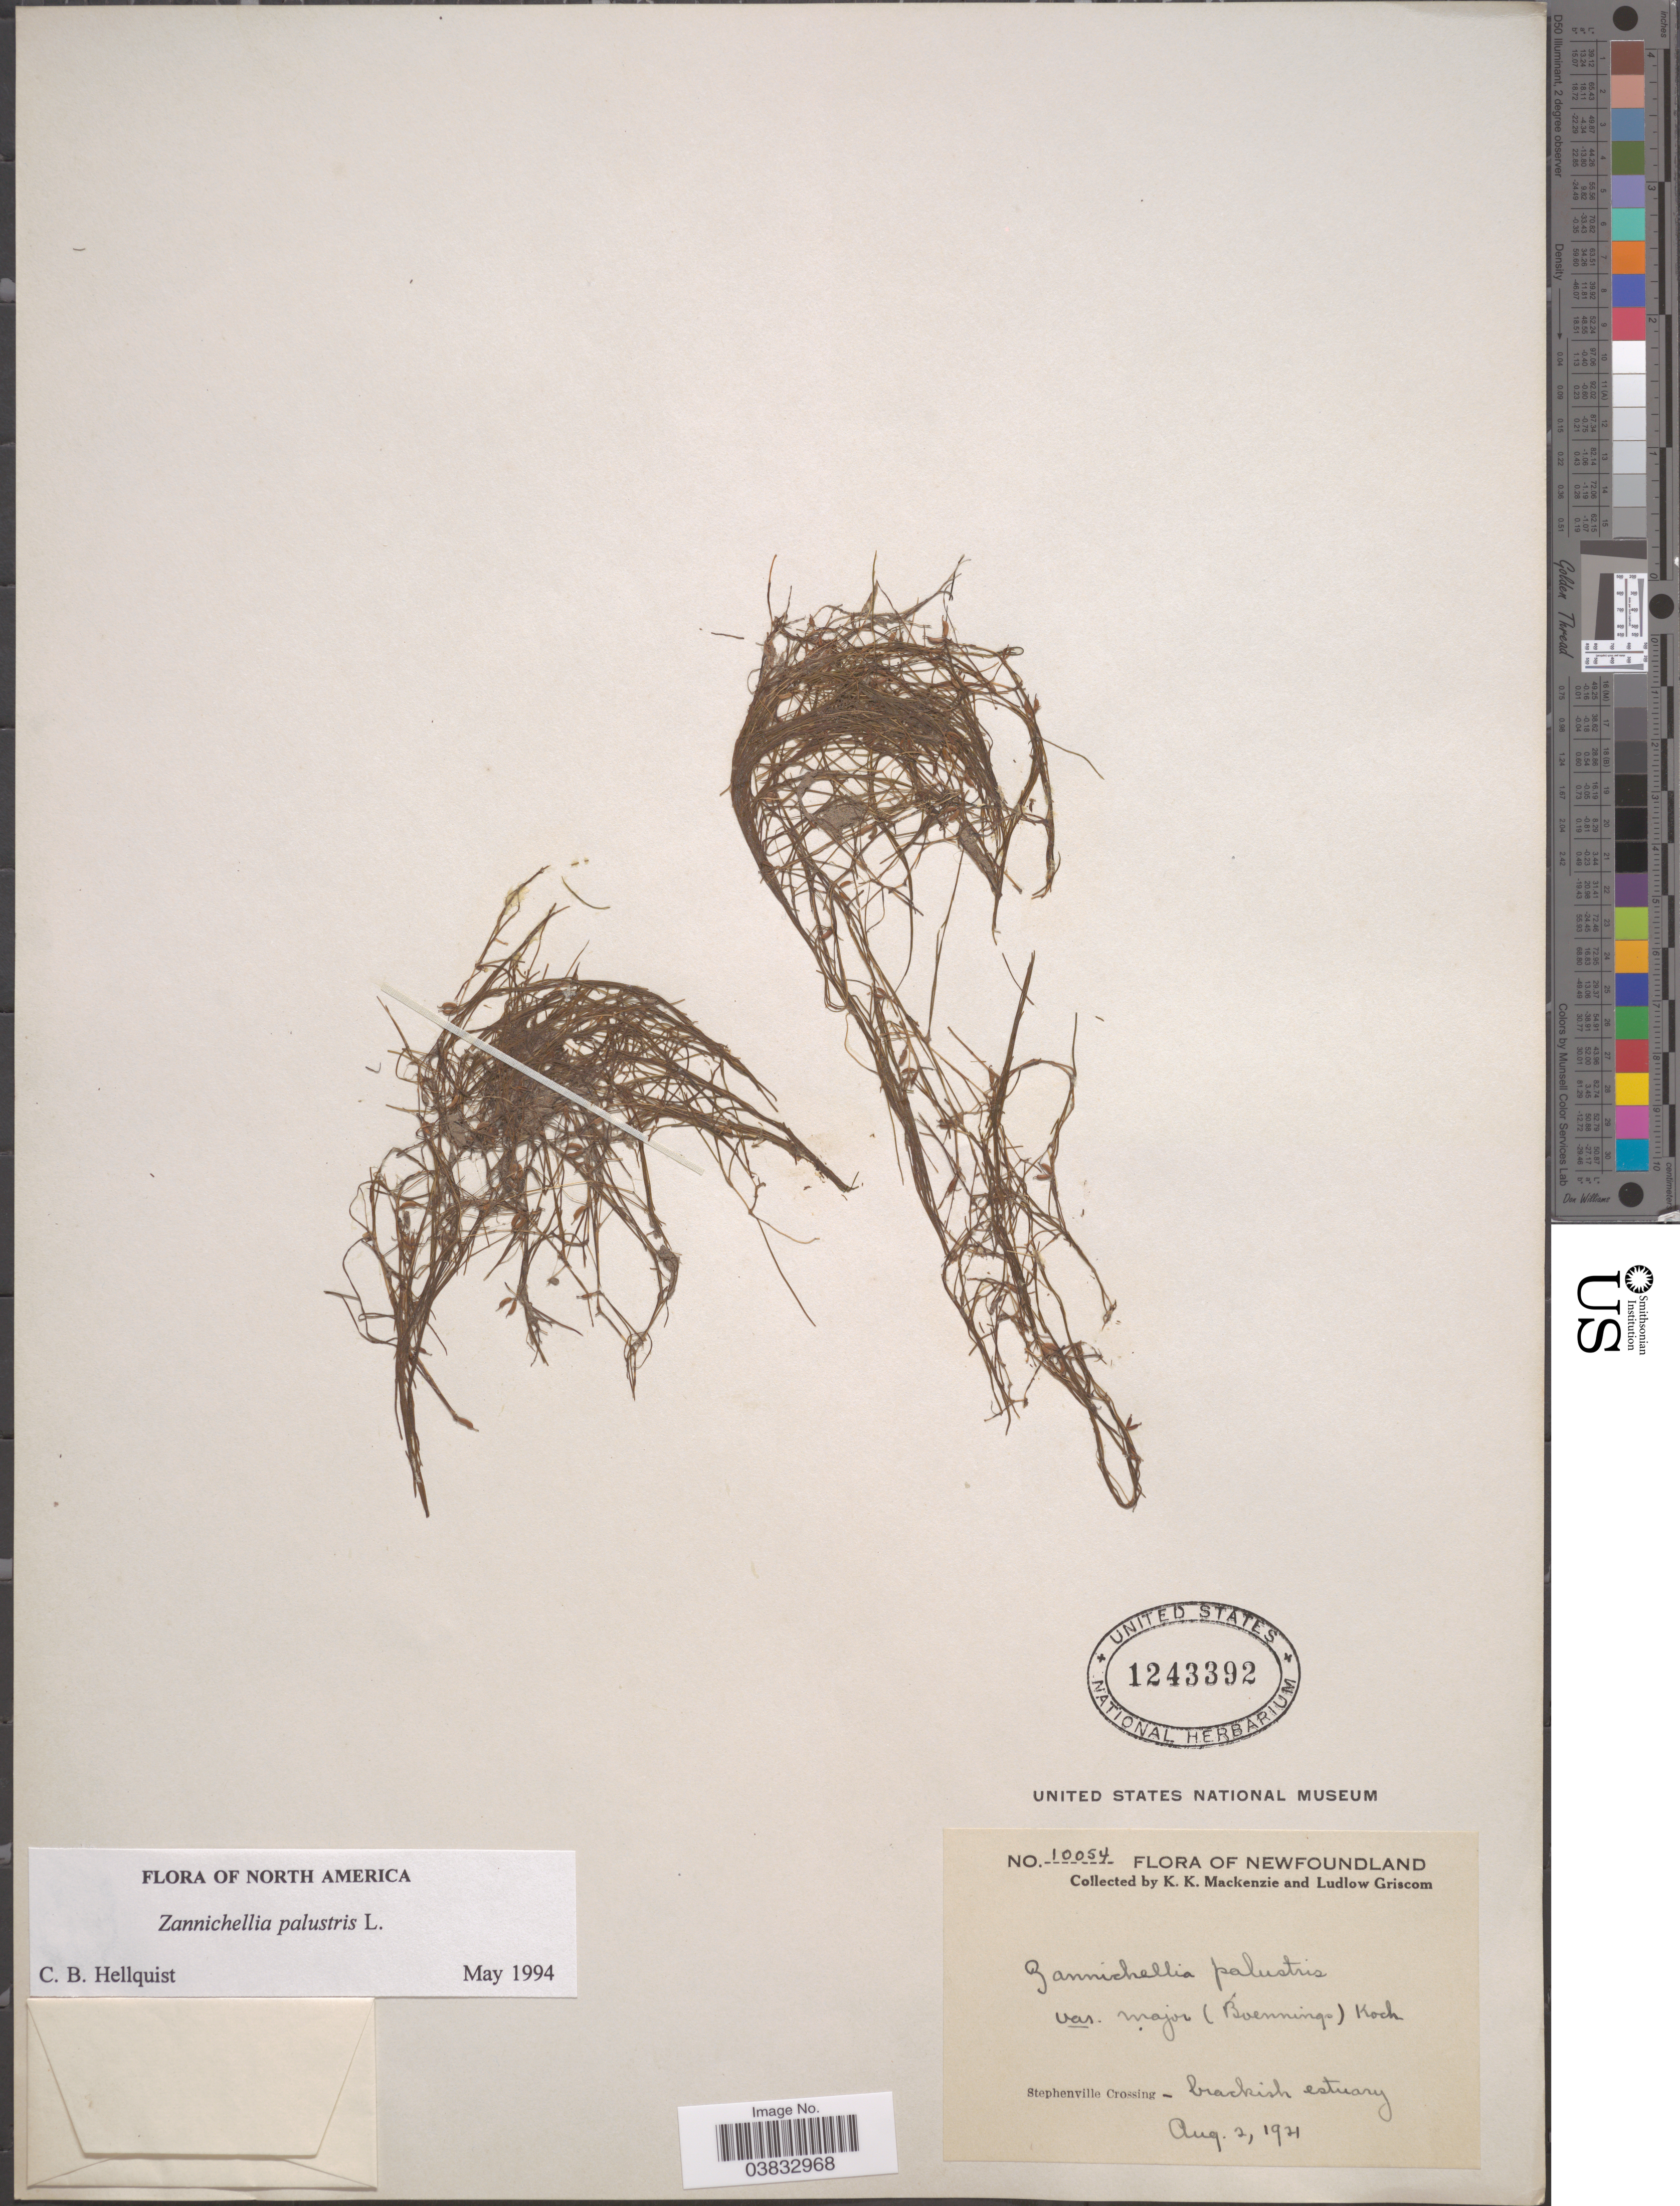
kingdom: Plantae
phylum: Tracheophyta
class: Liliopsida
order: Alismatales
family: Potamogetonaceae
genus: Zannichellia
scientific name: Zannichellia palustris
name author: L.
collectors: K. K. Mackenzie & L. Griscom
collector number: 10054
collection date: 1921-08-02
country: Canada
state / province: Newfoundland and Labrador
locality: Stephenville Crossing - brackish estuary.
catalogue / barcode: US 1243392